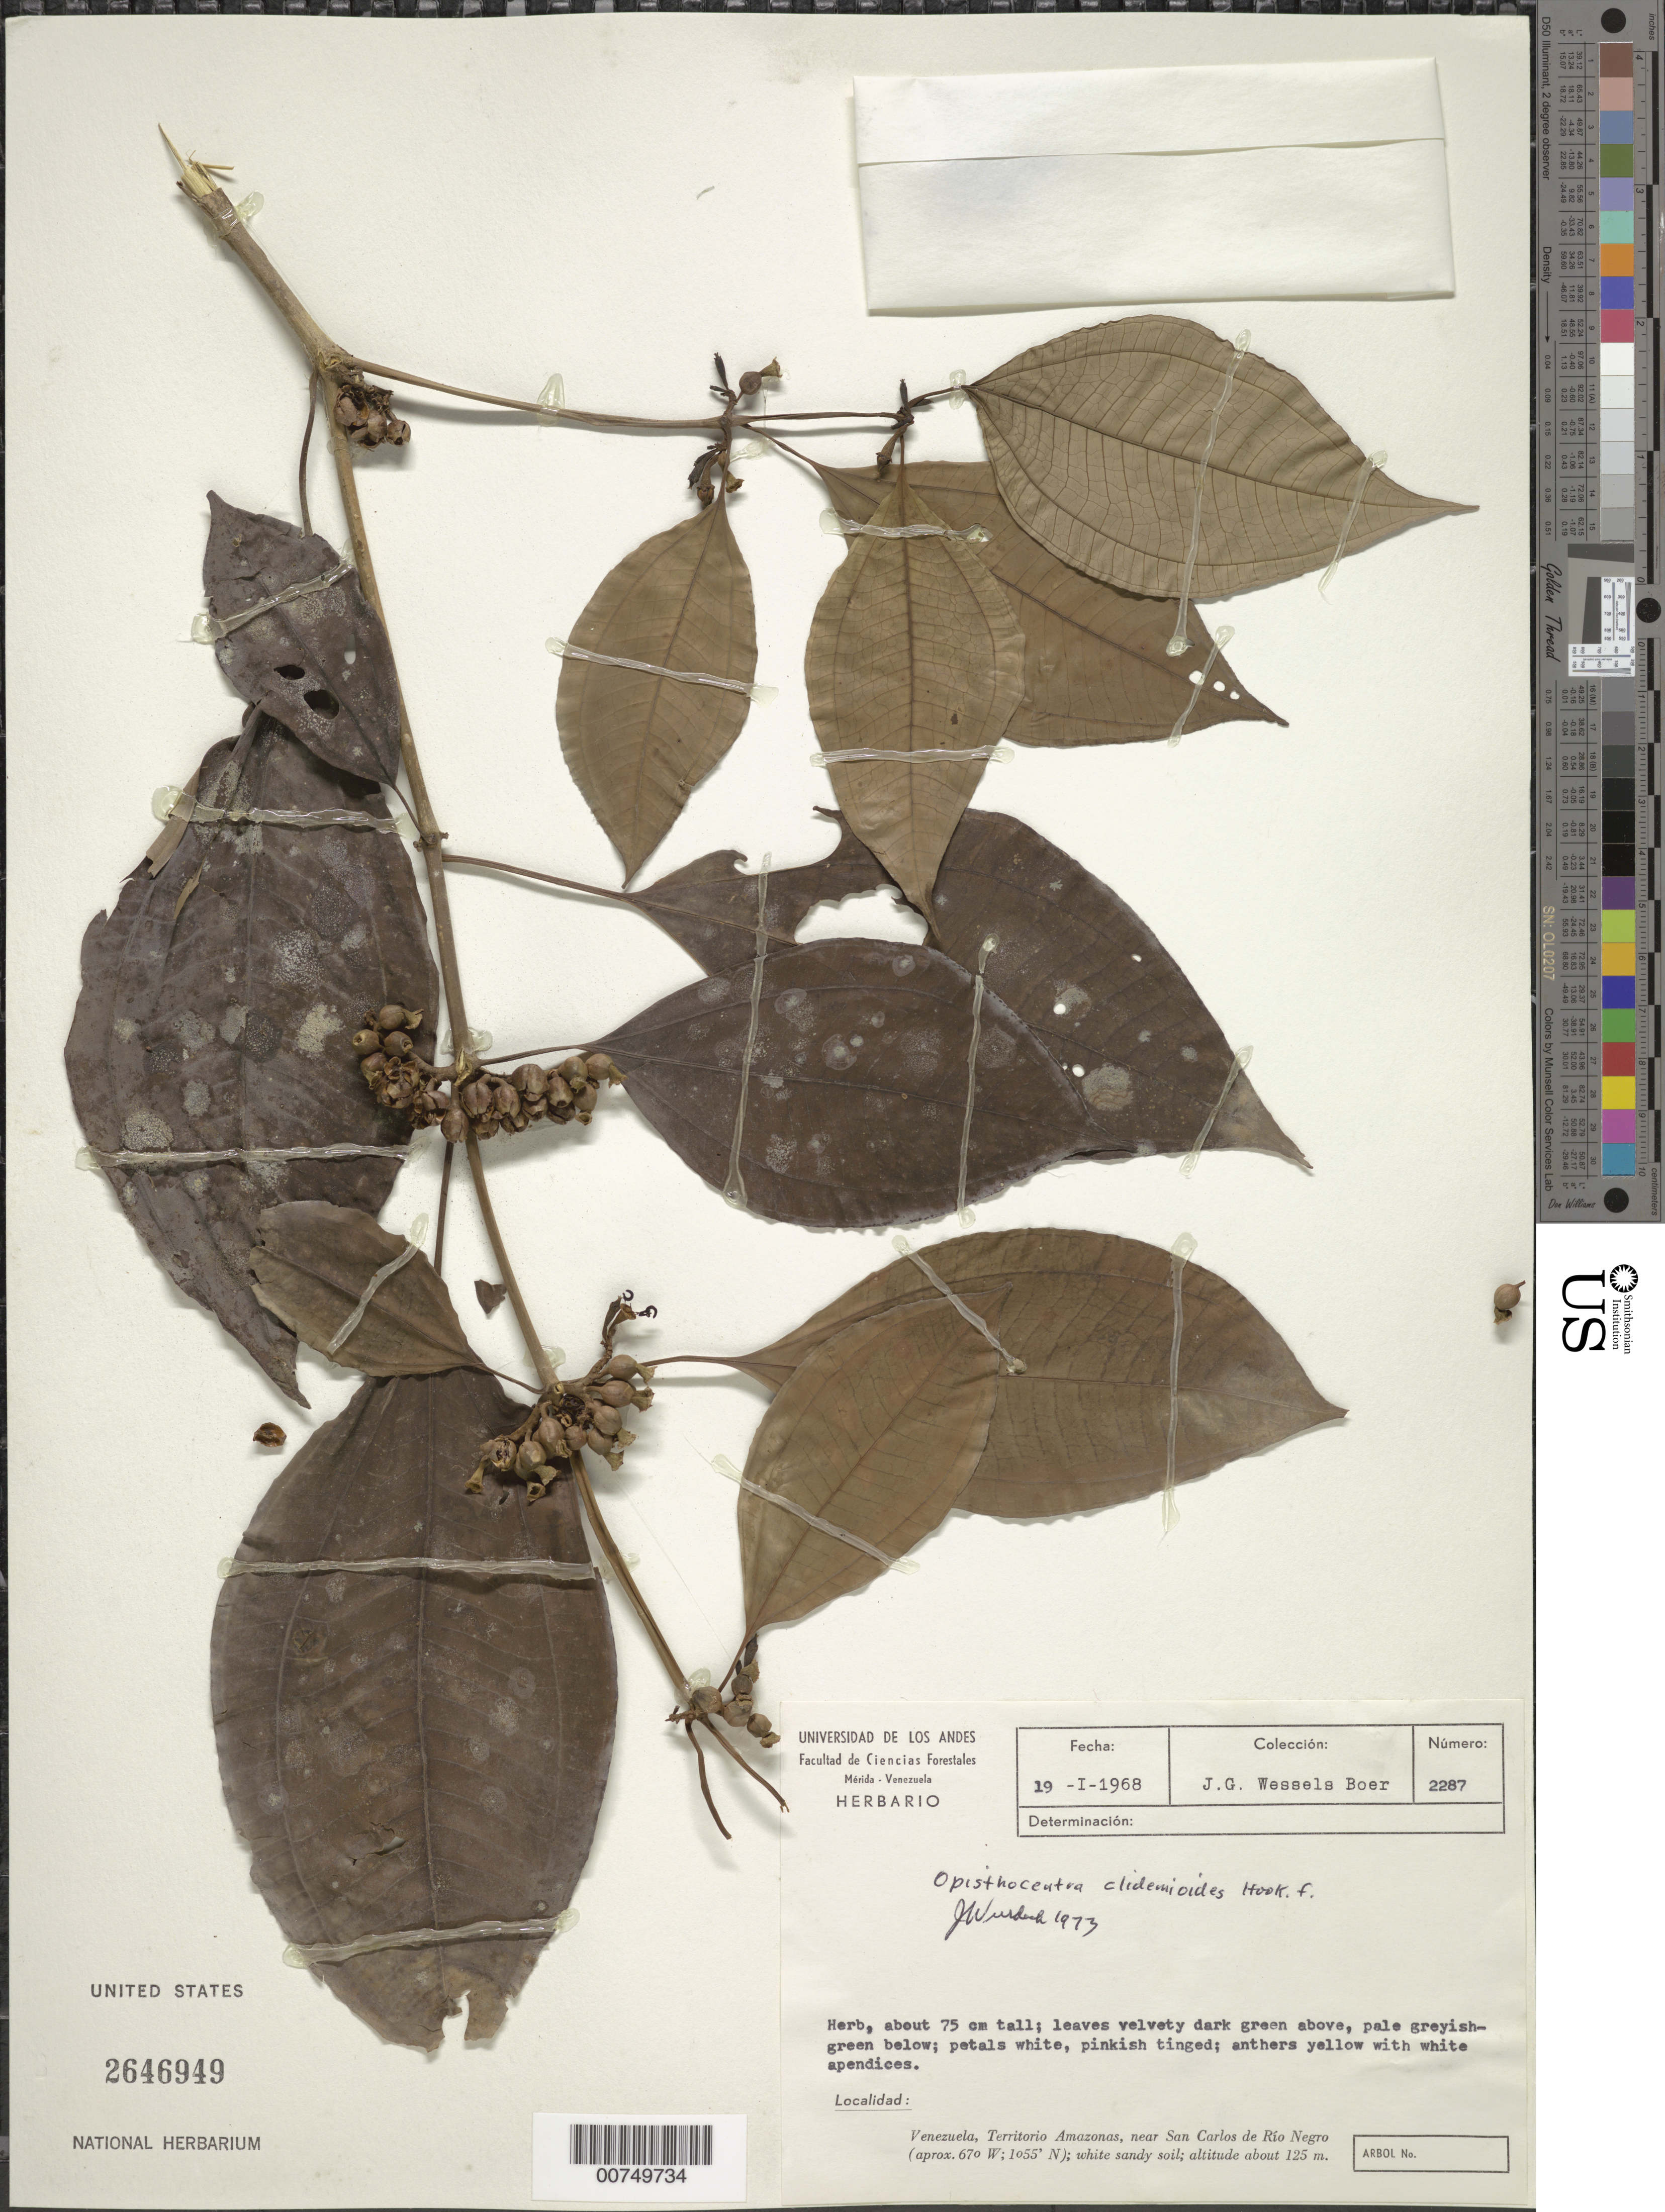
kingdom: Plantae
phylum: Tracheophyta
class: Magnoliopsida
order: Myrtales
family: Melastomataceae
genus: Opisthocentra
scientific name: Opisthocentra clidemioides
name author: Hook. f.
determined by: Wurdack, John J., (US), US (UNITED STATES)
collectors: J. G. Wessels Boer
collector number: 2287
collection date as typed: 19-Jan-68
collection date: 1968-01-19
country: Venezuela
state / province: Amazonas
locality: San Carlos de Río Negro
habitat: White sandy soil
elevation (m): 125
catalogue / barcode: US 2646949